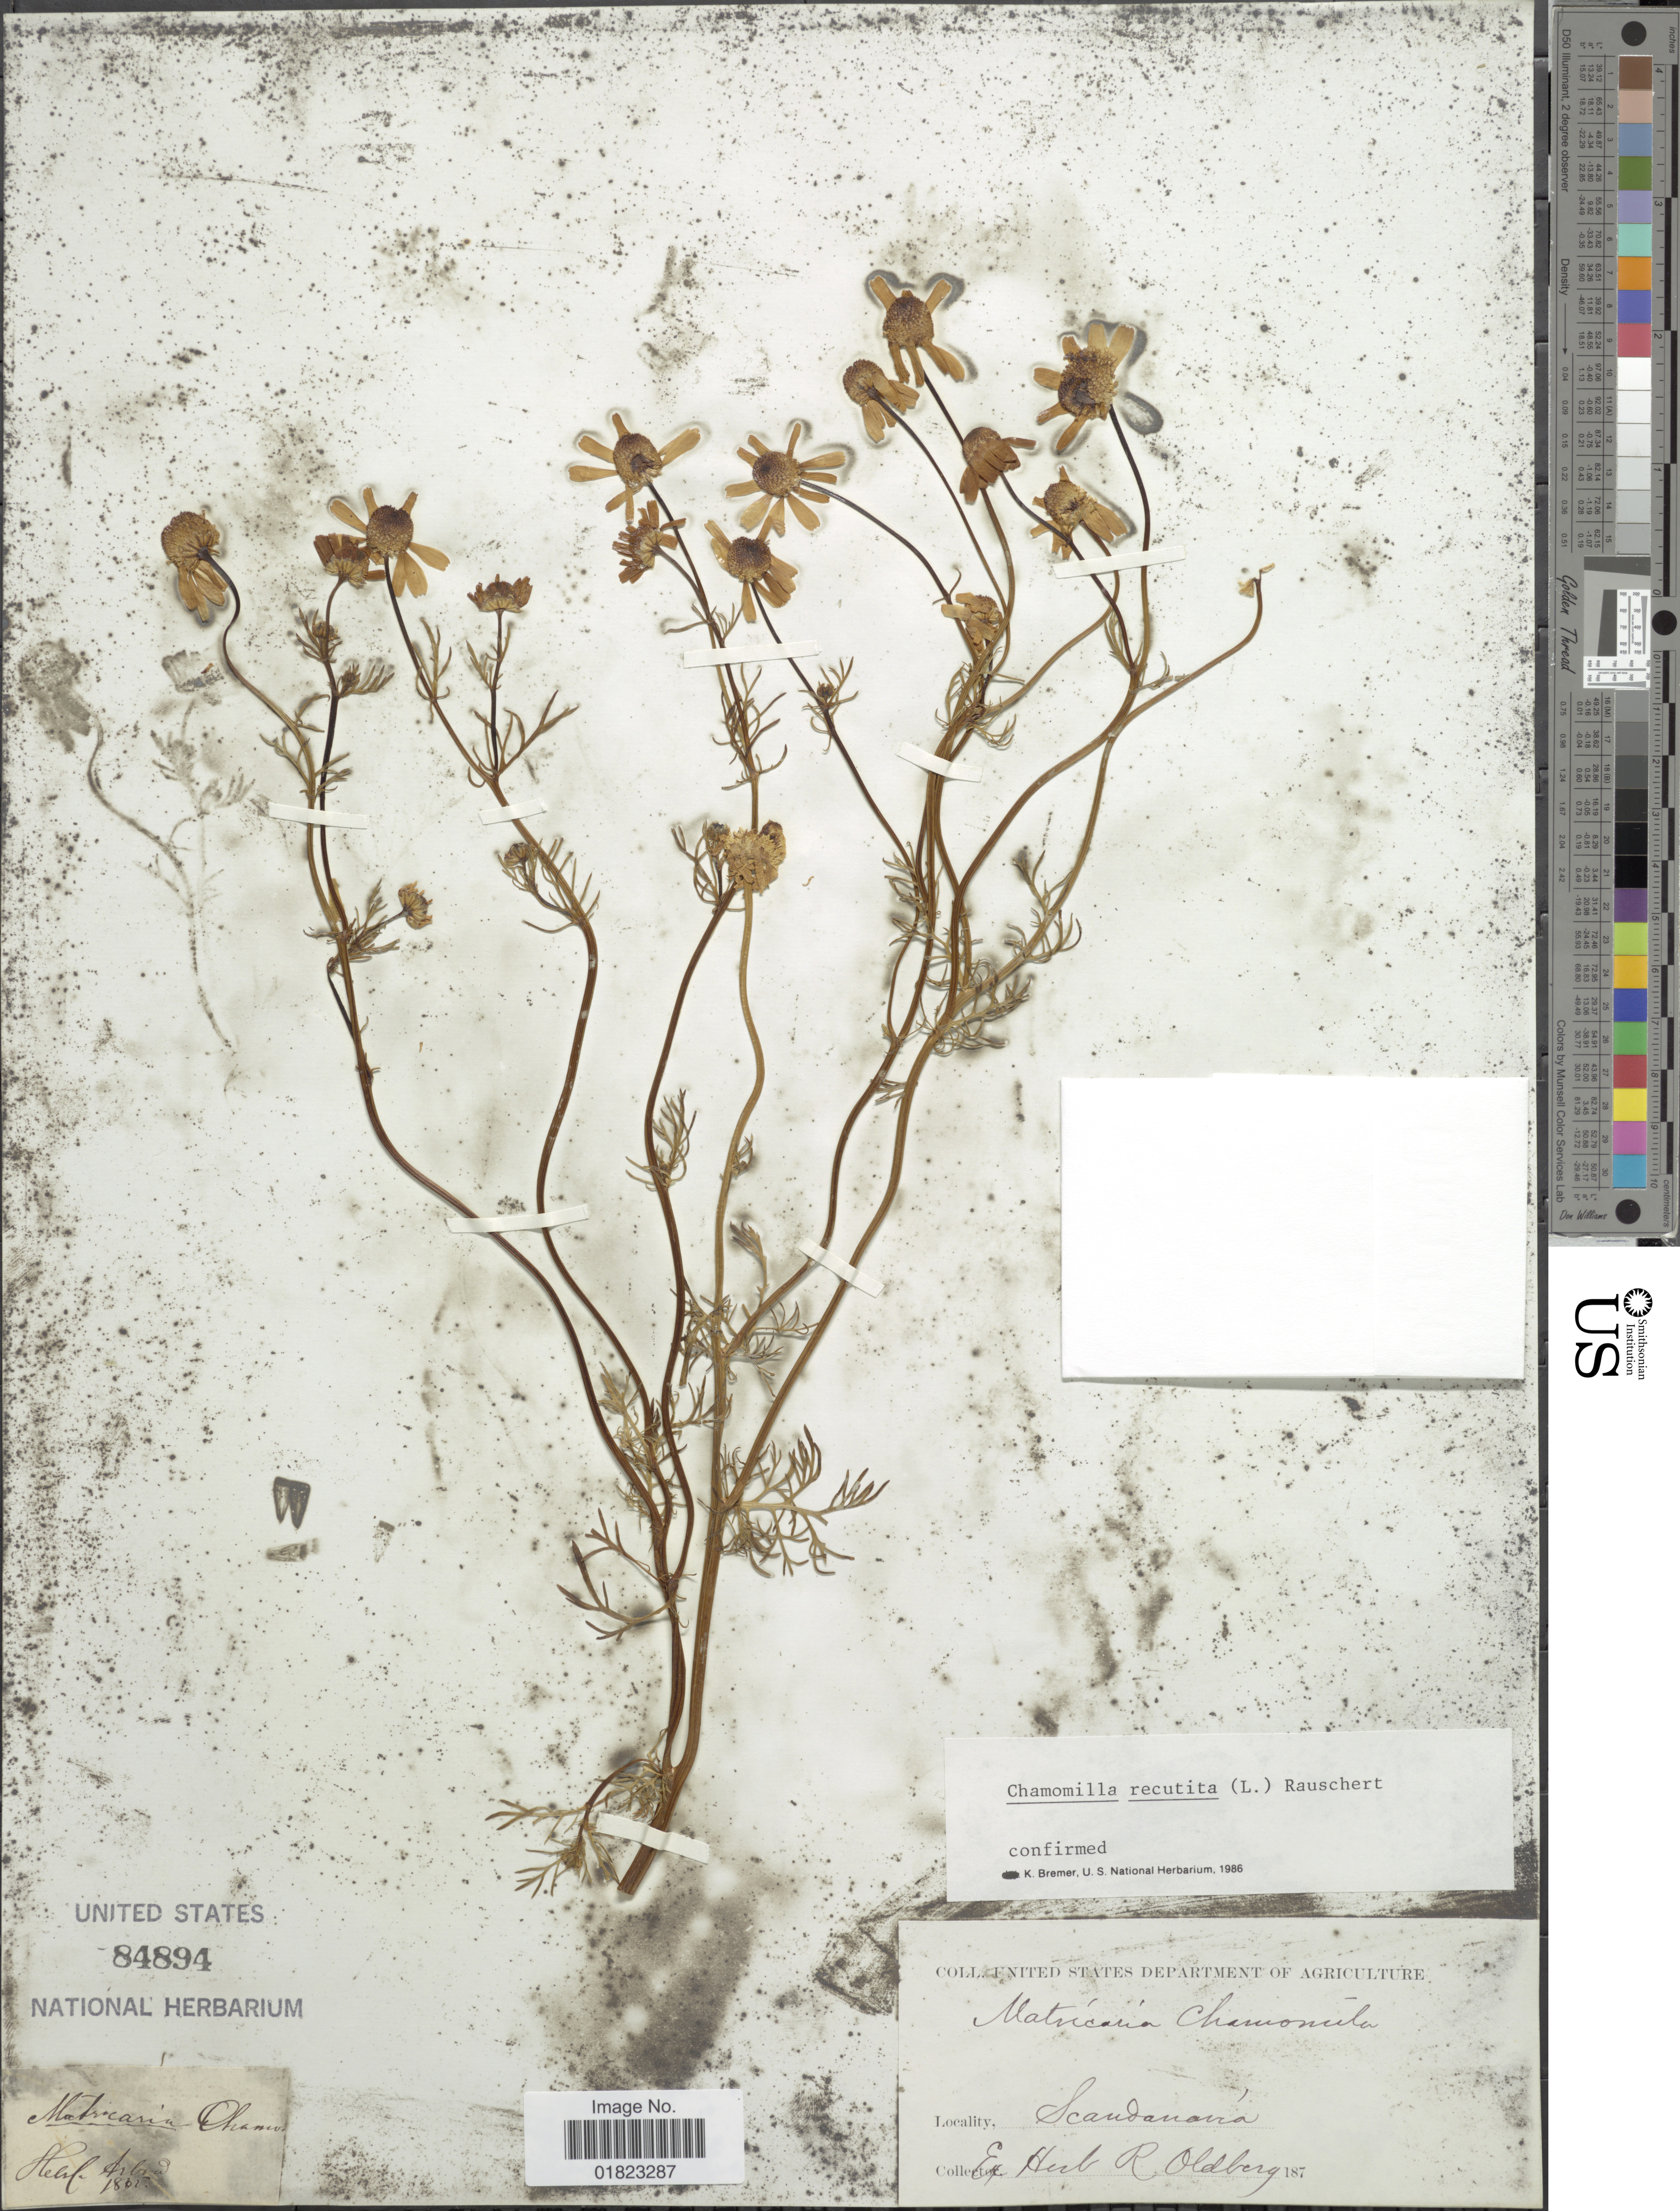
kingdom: Plantae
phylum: Tracheophyta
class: Magnoliopsida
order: Asterales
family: Asteraceae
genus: Matricaria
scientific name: Matricaria recutita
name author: L.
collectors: ex herb. R. Oldberg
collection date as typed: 187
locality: Scandanavia.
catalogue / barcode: US 84894